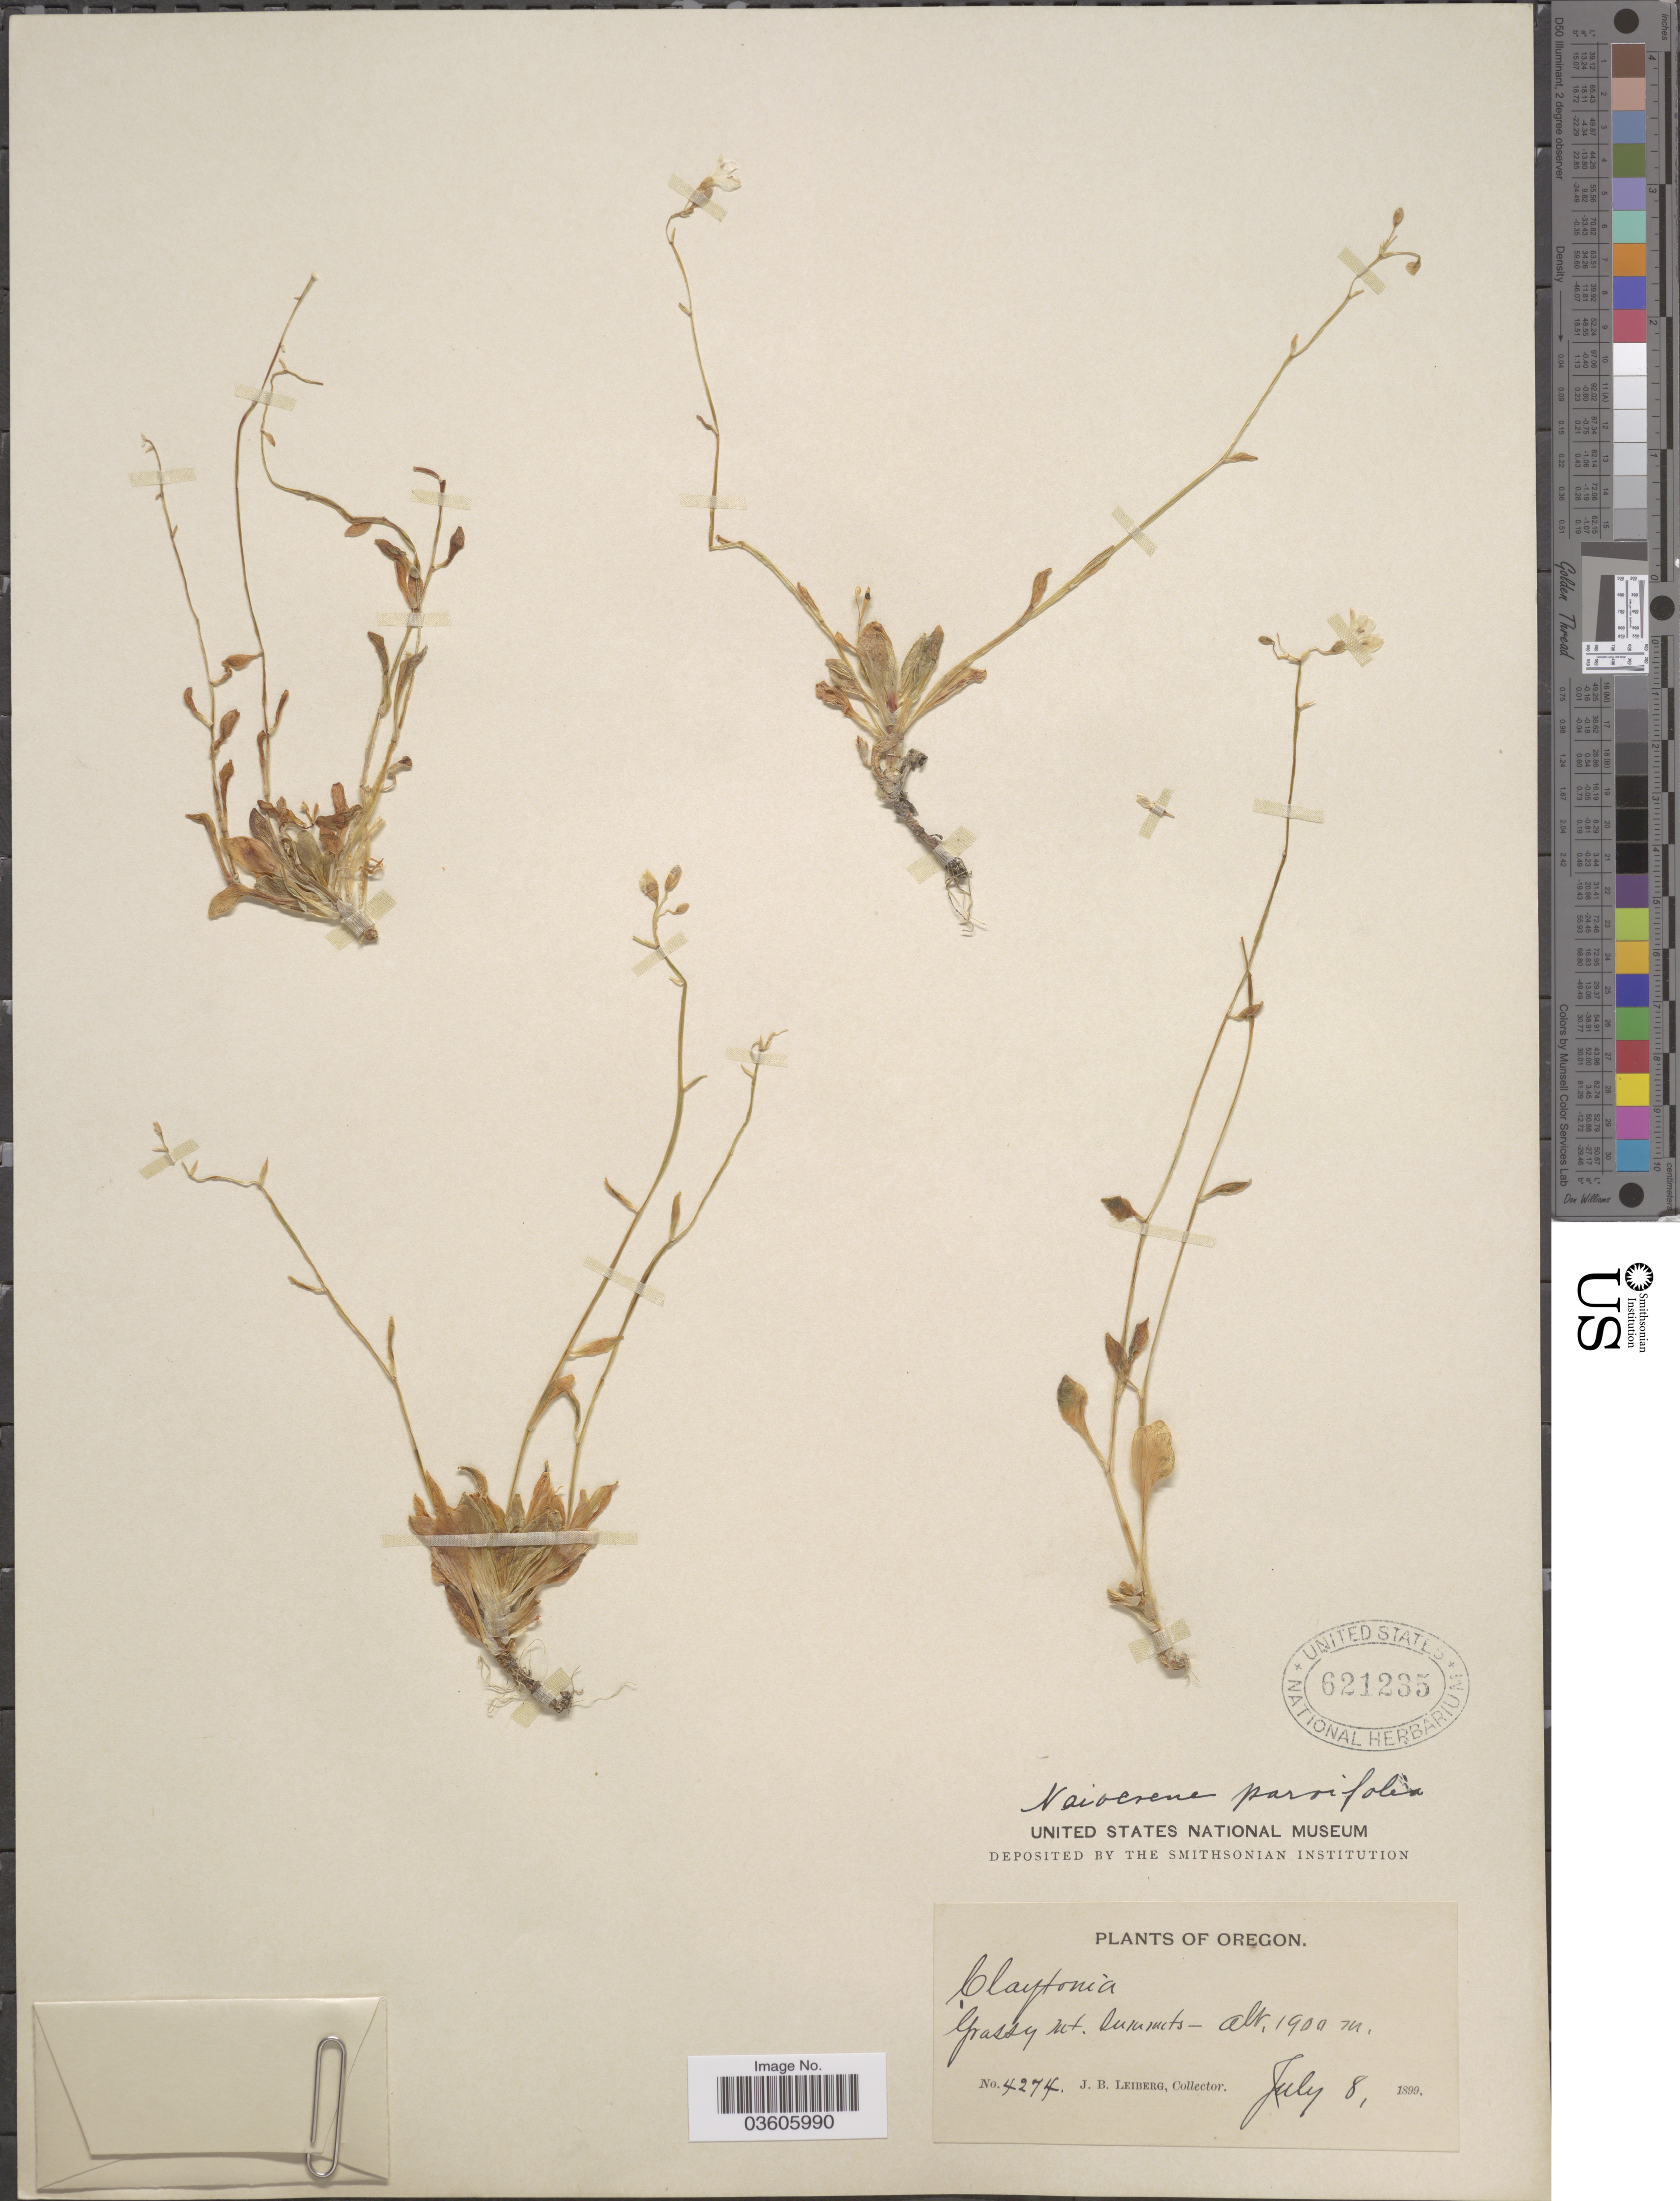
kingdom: Plantae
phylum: Tracheophyta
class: Magnoliopsida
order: Caryophyllales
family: Montiaceae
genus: Montia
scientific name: Montia parvifolia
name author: (Moc. ex DC.) Greene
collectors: J. B. Leiberg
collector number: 4274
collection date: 1899-07-08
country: United States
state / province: Oregon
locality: Grassy Mt. Summits.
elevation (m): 1900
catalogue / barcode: US 621235